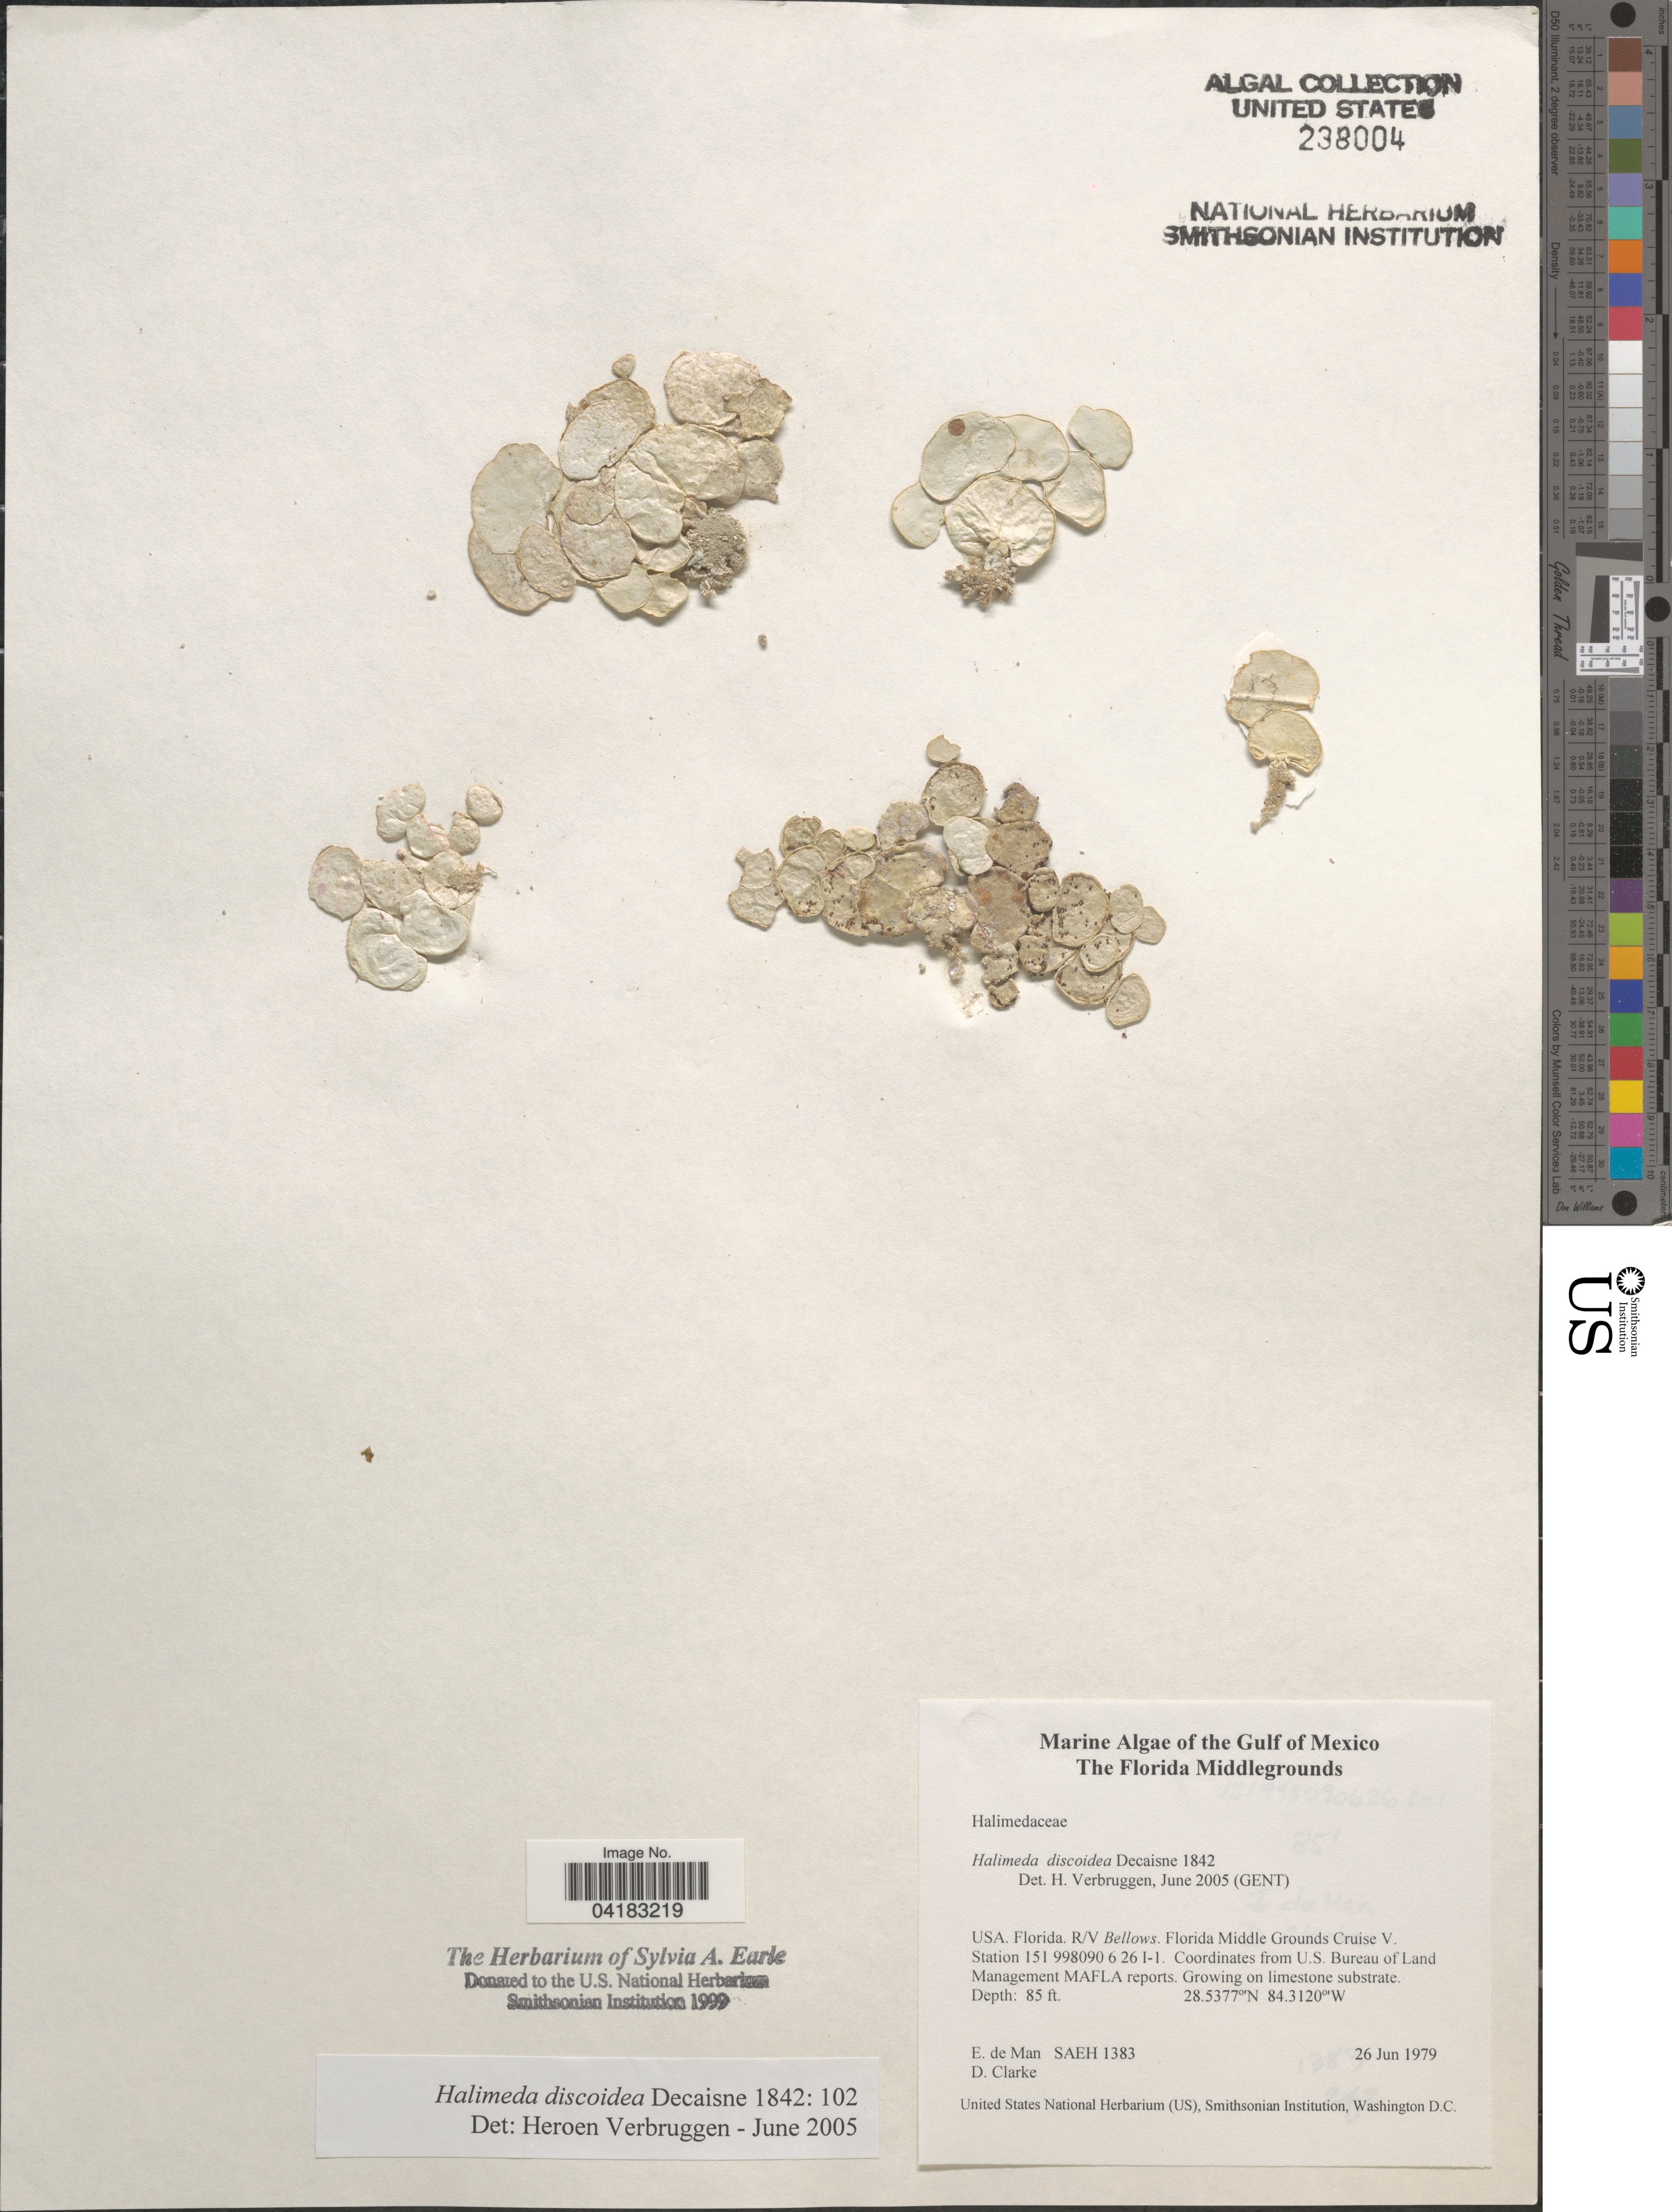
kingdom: Plantae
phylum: Chlorophyta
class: Ulvophyceae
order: Bryopsidales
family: Halimedaceae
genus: Halimeda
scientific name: Halimeda discoidea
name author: Decne.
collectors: E. de Man & D. Clarke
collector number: SAEH1383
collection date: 1979-06-26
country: United States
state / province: Florida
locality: Gulf of Mexico. R/V Bellows. Florida Middle Grounds Cruise V. Station 151 998090 6 26 I-1.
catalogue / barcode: US 238004